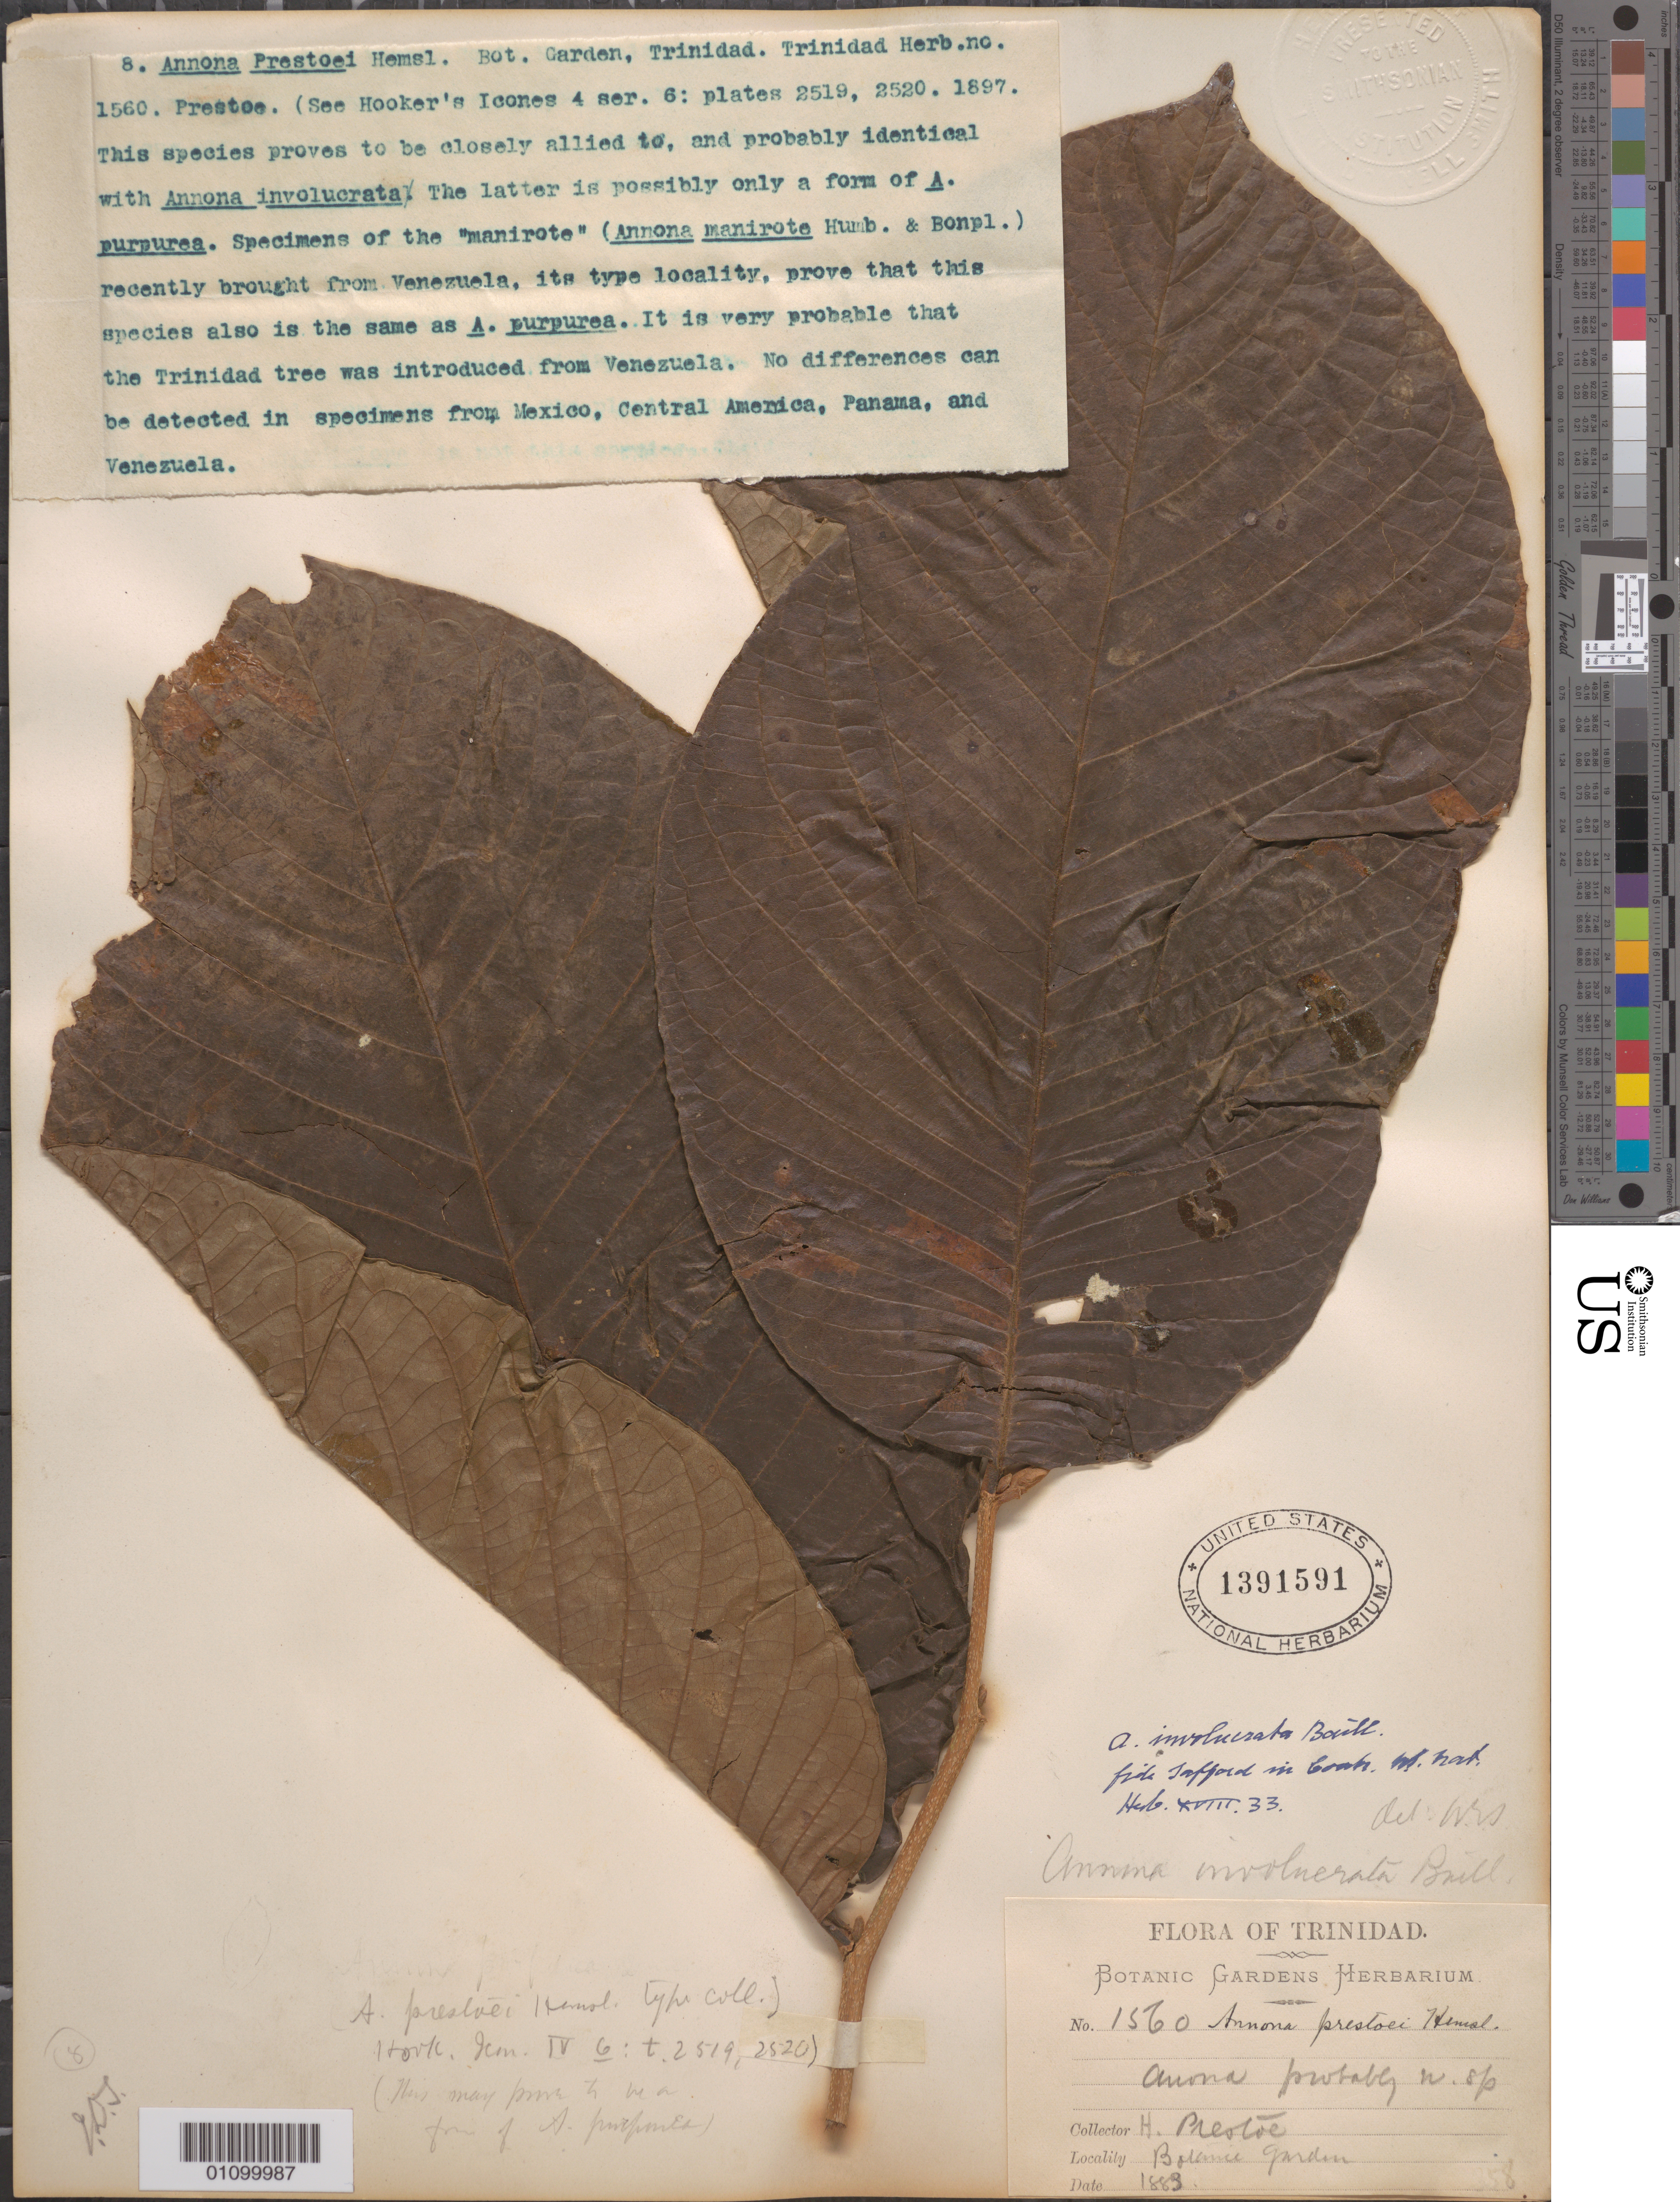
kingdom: Plantae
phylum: Tracheophyta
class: Magnoliopsida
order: Magnoliales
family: Annonaceae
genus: Annona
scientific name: Annona prestoei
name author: Hemsl.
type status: Syntype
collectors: H. Prestoe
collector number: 1560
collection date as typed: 1883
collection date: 1883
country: Trinidad and Tobago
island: Trinidad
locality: Botanic garden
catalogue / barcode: US 1391591